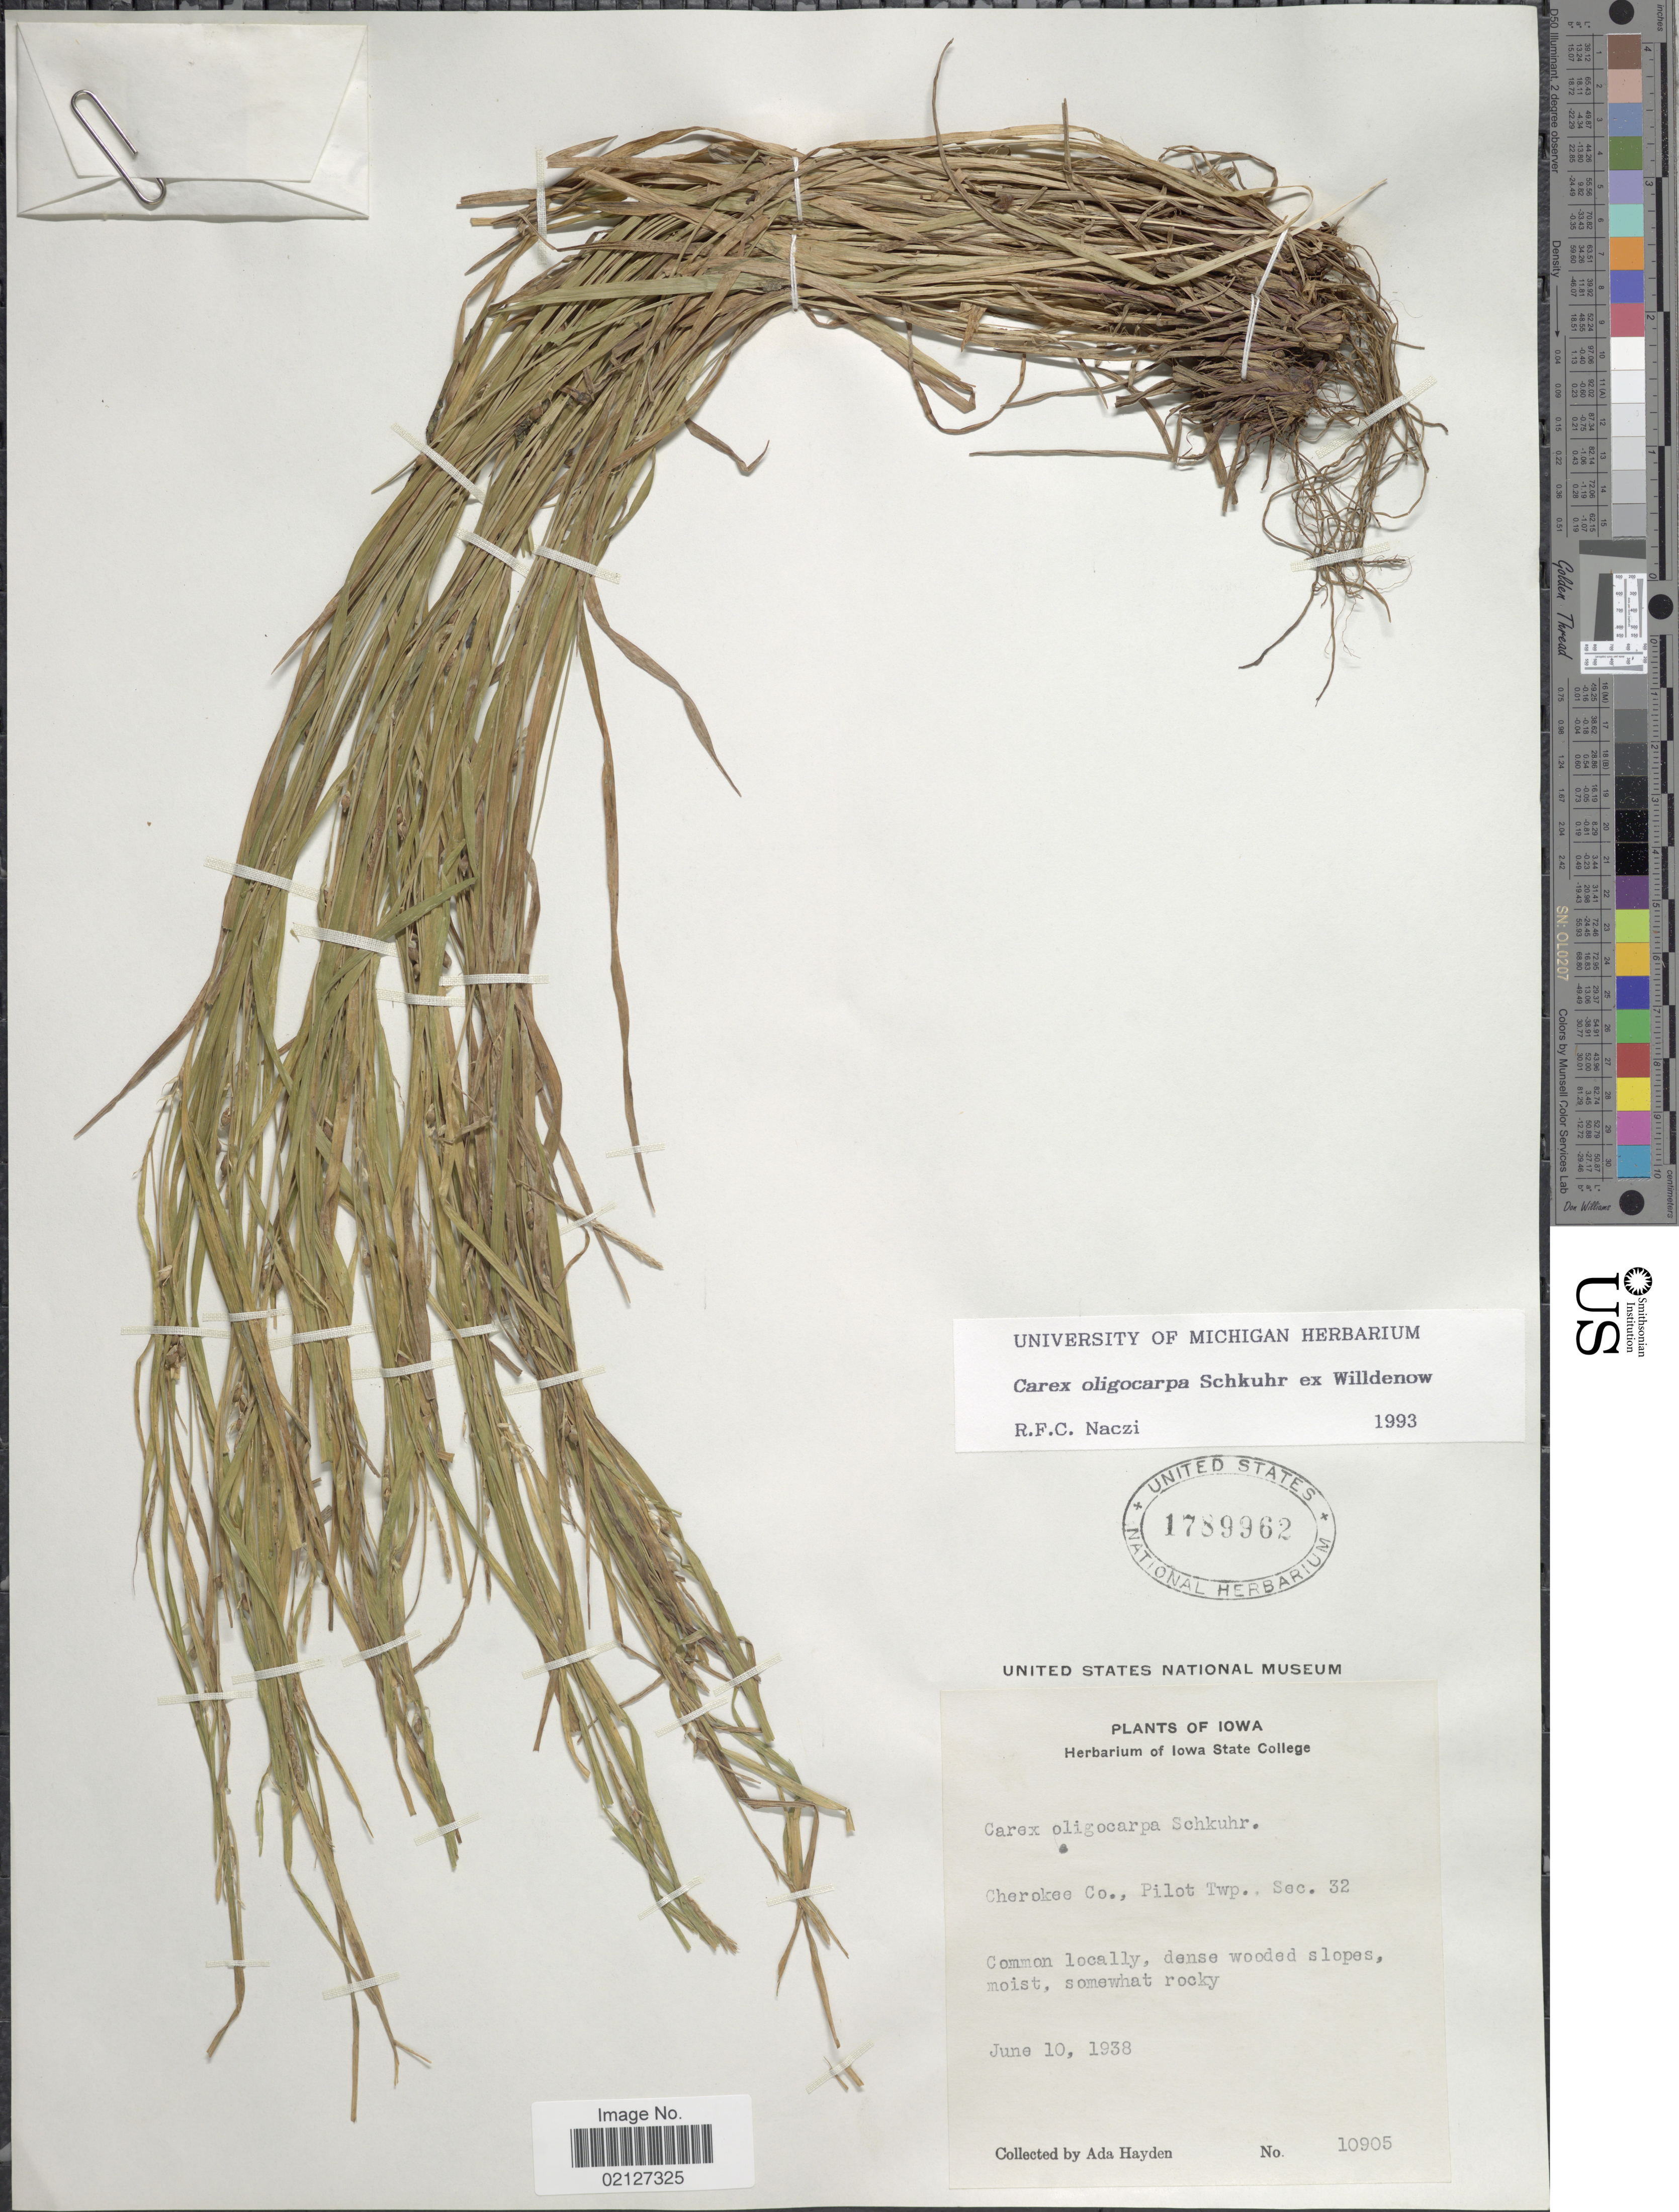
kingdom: Plantae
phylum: Tracheophyta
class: Liliopsida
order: Poales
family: Cyperaceae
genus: Carex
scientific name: Carex oligocarpa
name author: Willd.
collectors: Ada Hayden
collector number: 10905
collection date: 1938-06-10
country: United States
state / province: Iowa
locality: Cherokee Co., Pilot Twp., Sec. 32, dense wooded slopes, moist, somewhat rocky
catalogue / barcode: US 1789962